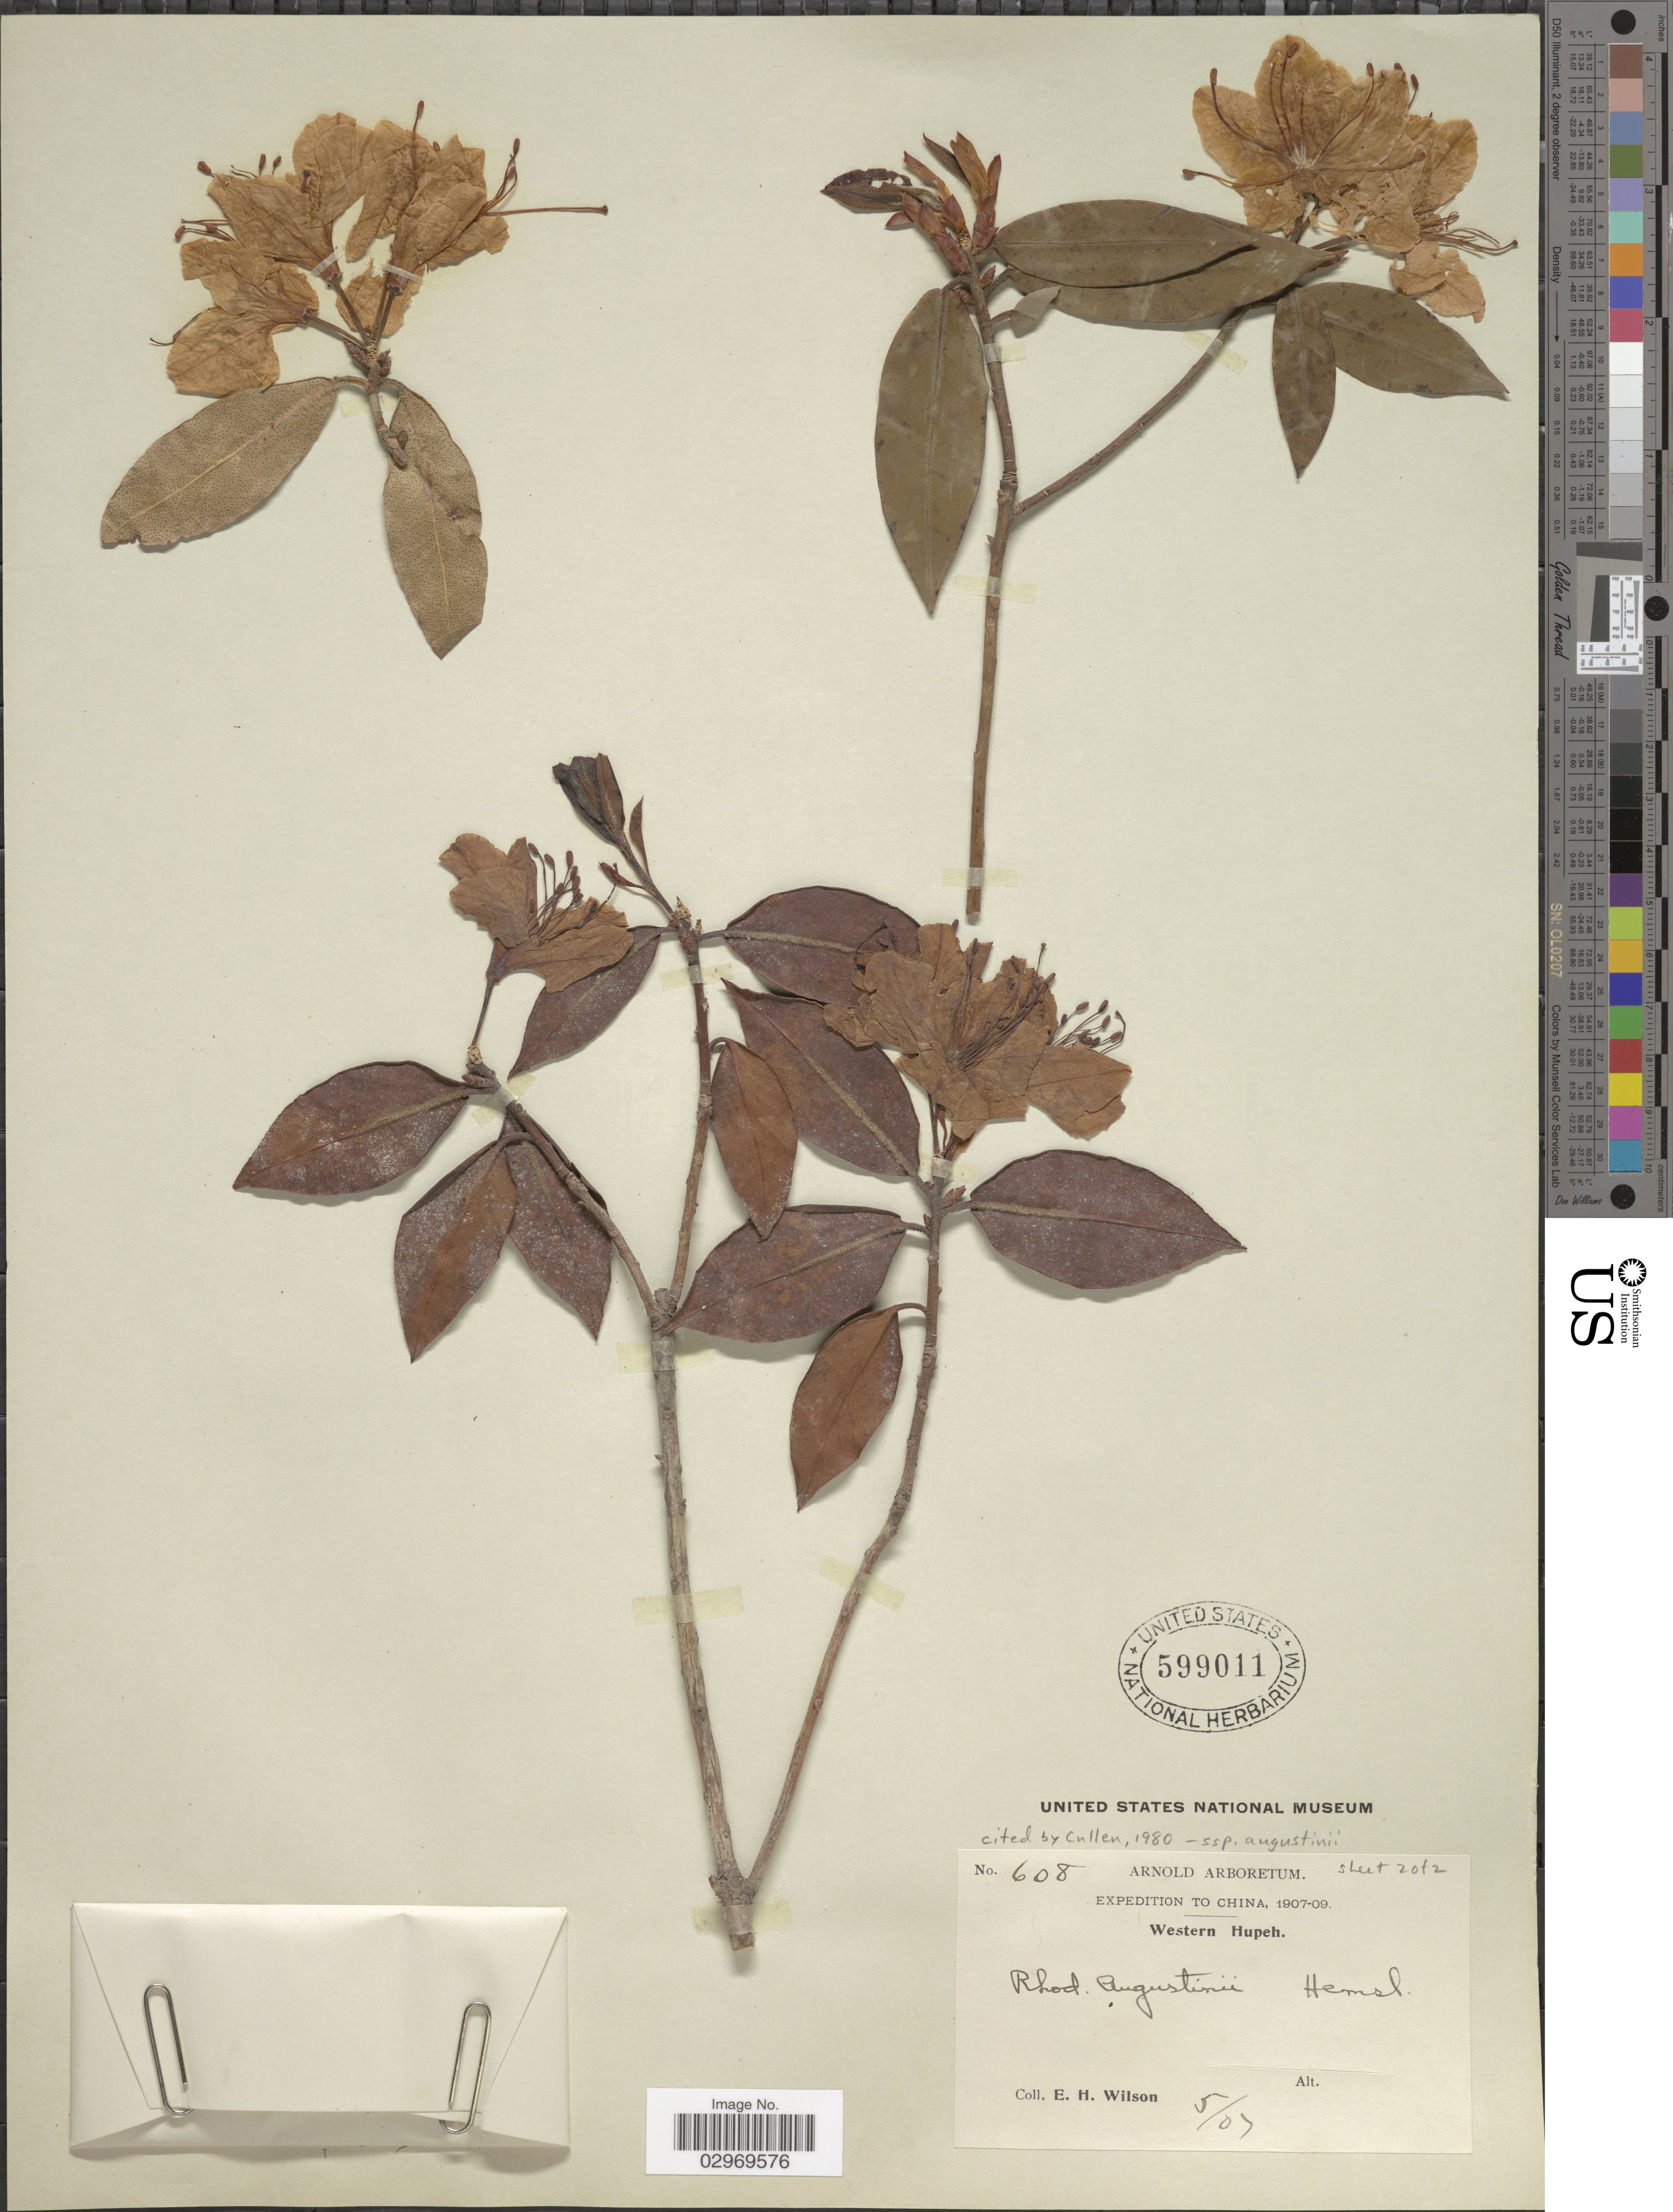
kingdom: Plantae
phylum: Tracheophyta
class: Magnoliopsida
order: Ericales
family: Ericaceae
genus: Rhododendron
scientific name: Rhododendron augustinei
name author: Hemsl.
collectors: E. Wilson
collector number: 608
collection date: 1907-05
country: China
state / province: Hubei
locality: Western Hupeh.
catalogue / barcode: US 599011